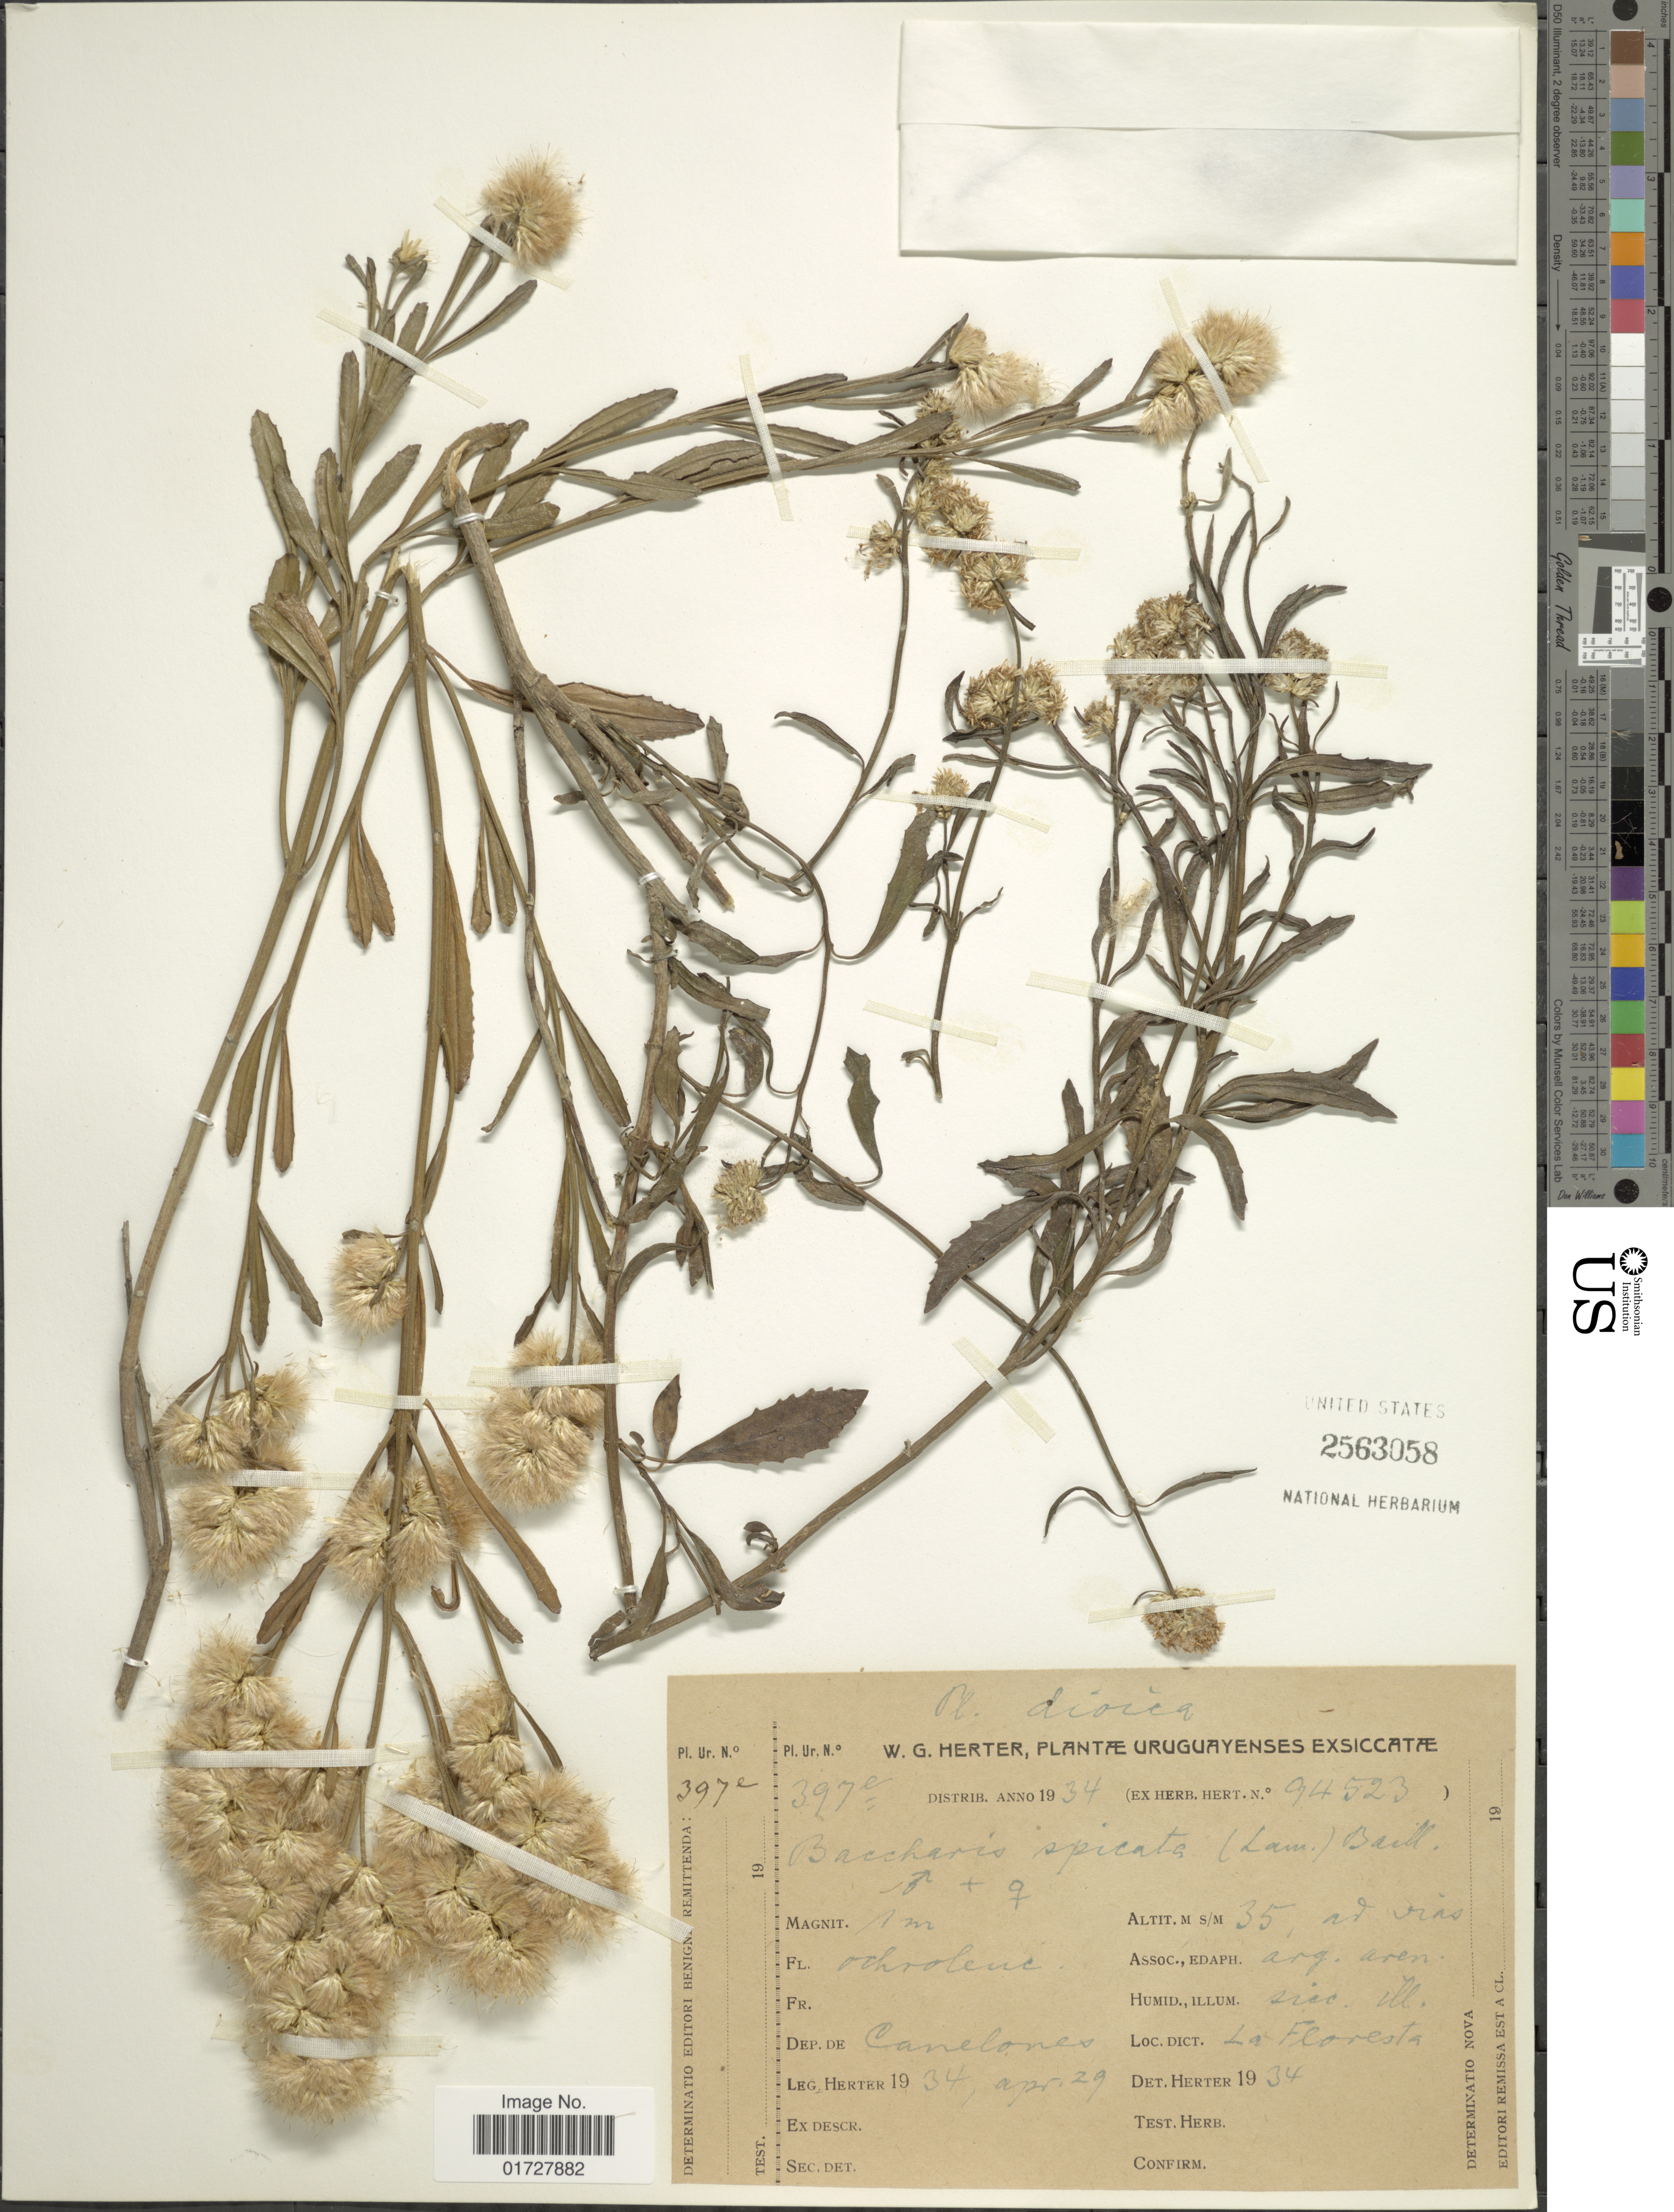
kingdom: Plantae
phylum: Tracheophyta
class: Magnoliopsida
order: Asterales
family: Asteraceae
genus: Baccharis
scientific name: Baccharis spicata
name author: (Lam.) Baill.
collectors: W. G. Herter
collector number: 397e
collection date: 1934-04-29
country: Uruguay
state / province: Canelones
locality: La Floresta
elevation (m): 35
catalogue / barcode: US 2563058